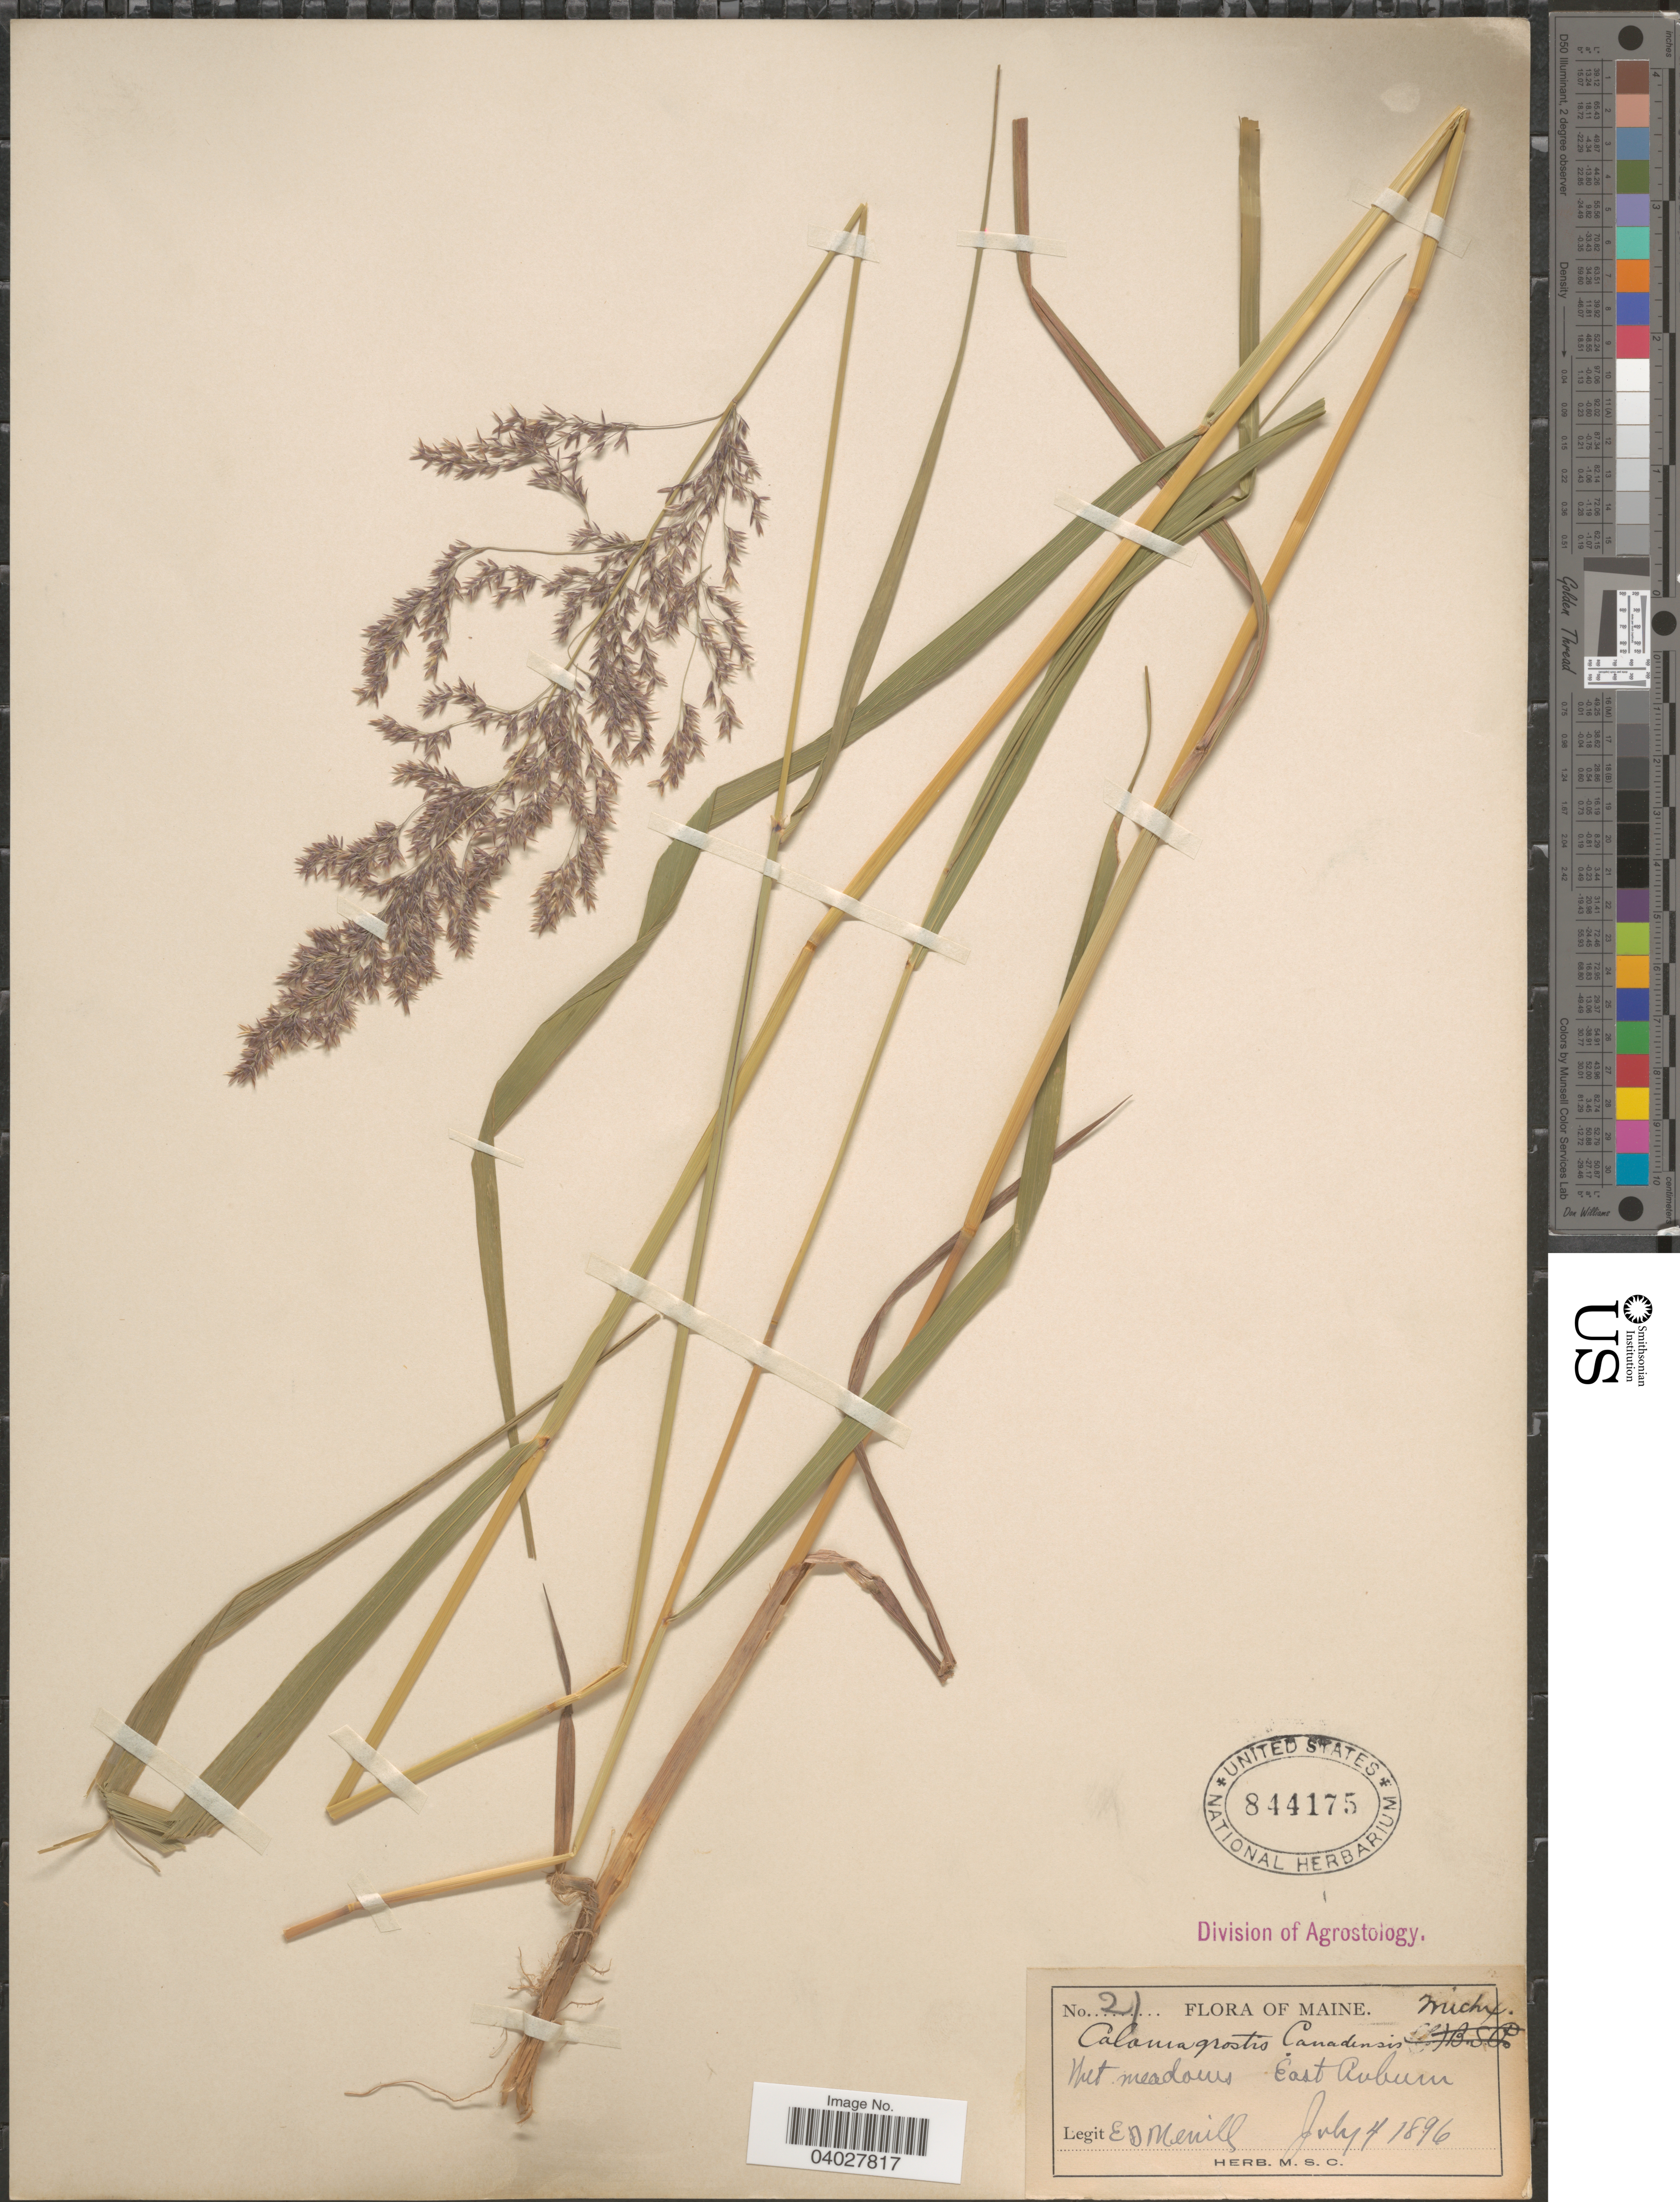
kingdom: Plantae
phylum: Tracheophyta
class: Liliopsida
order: Poales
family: Poaceae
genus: Calamagrostis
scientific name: Calamagrostis canadensis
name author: (Michx.) P. Beauv.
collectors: E. D. Merrill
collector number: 21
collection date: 1896-07-04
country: United States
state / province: Maine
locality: Wet meadows. East Auburn.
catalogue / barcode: US 844175